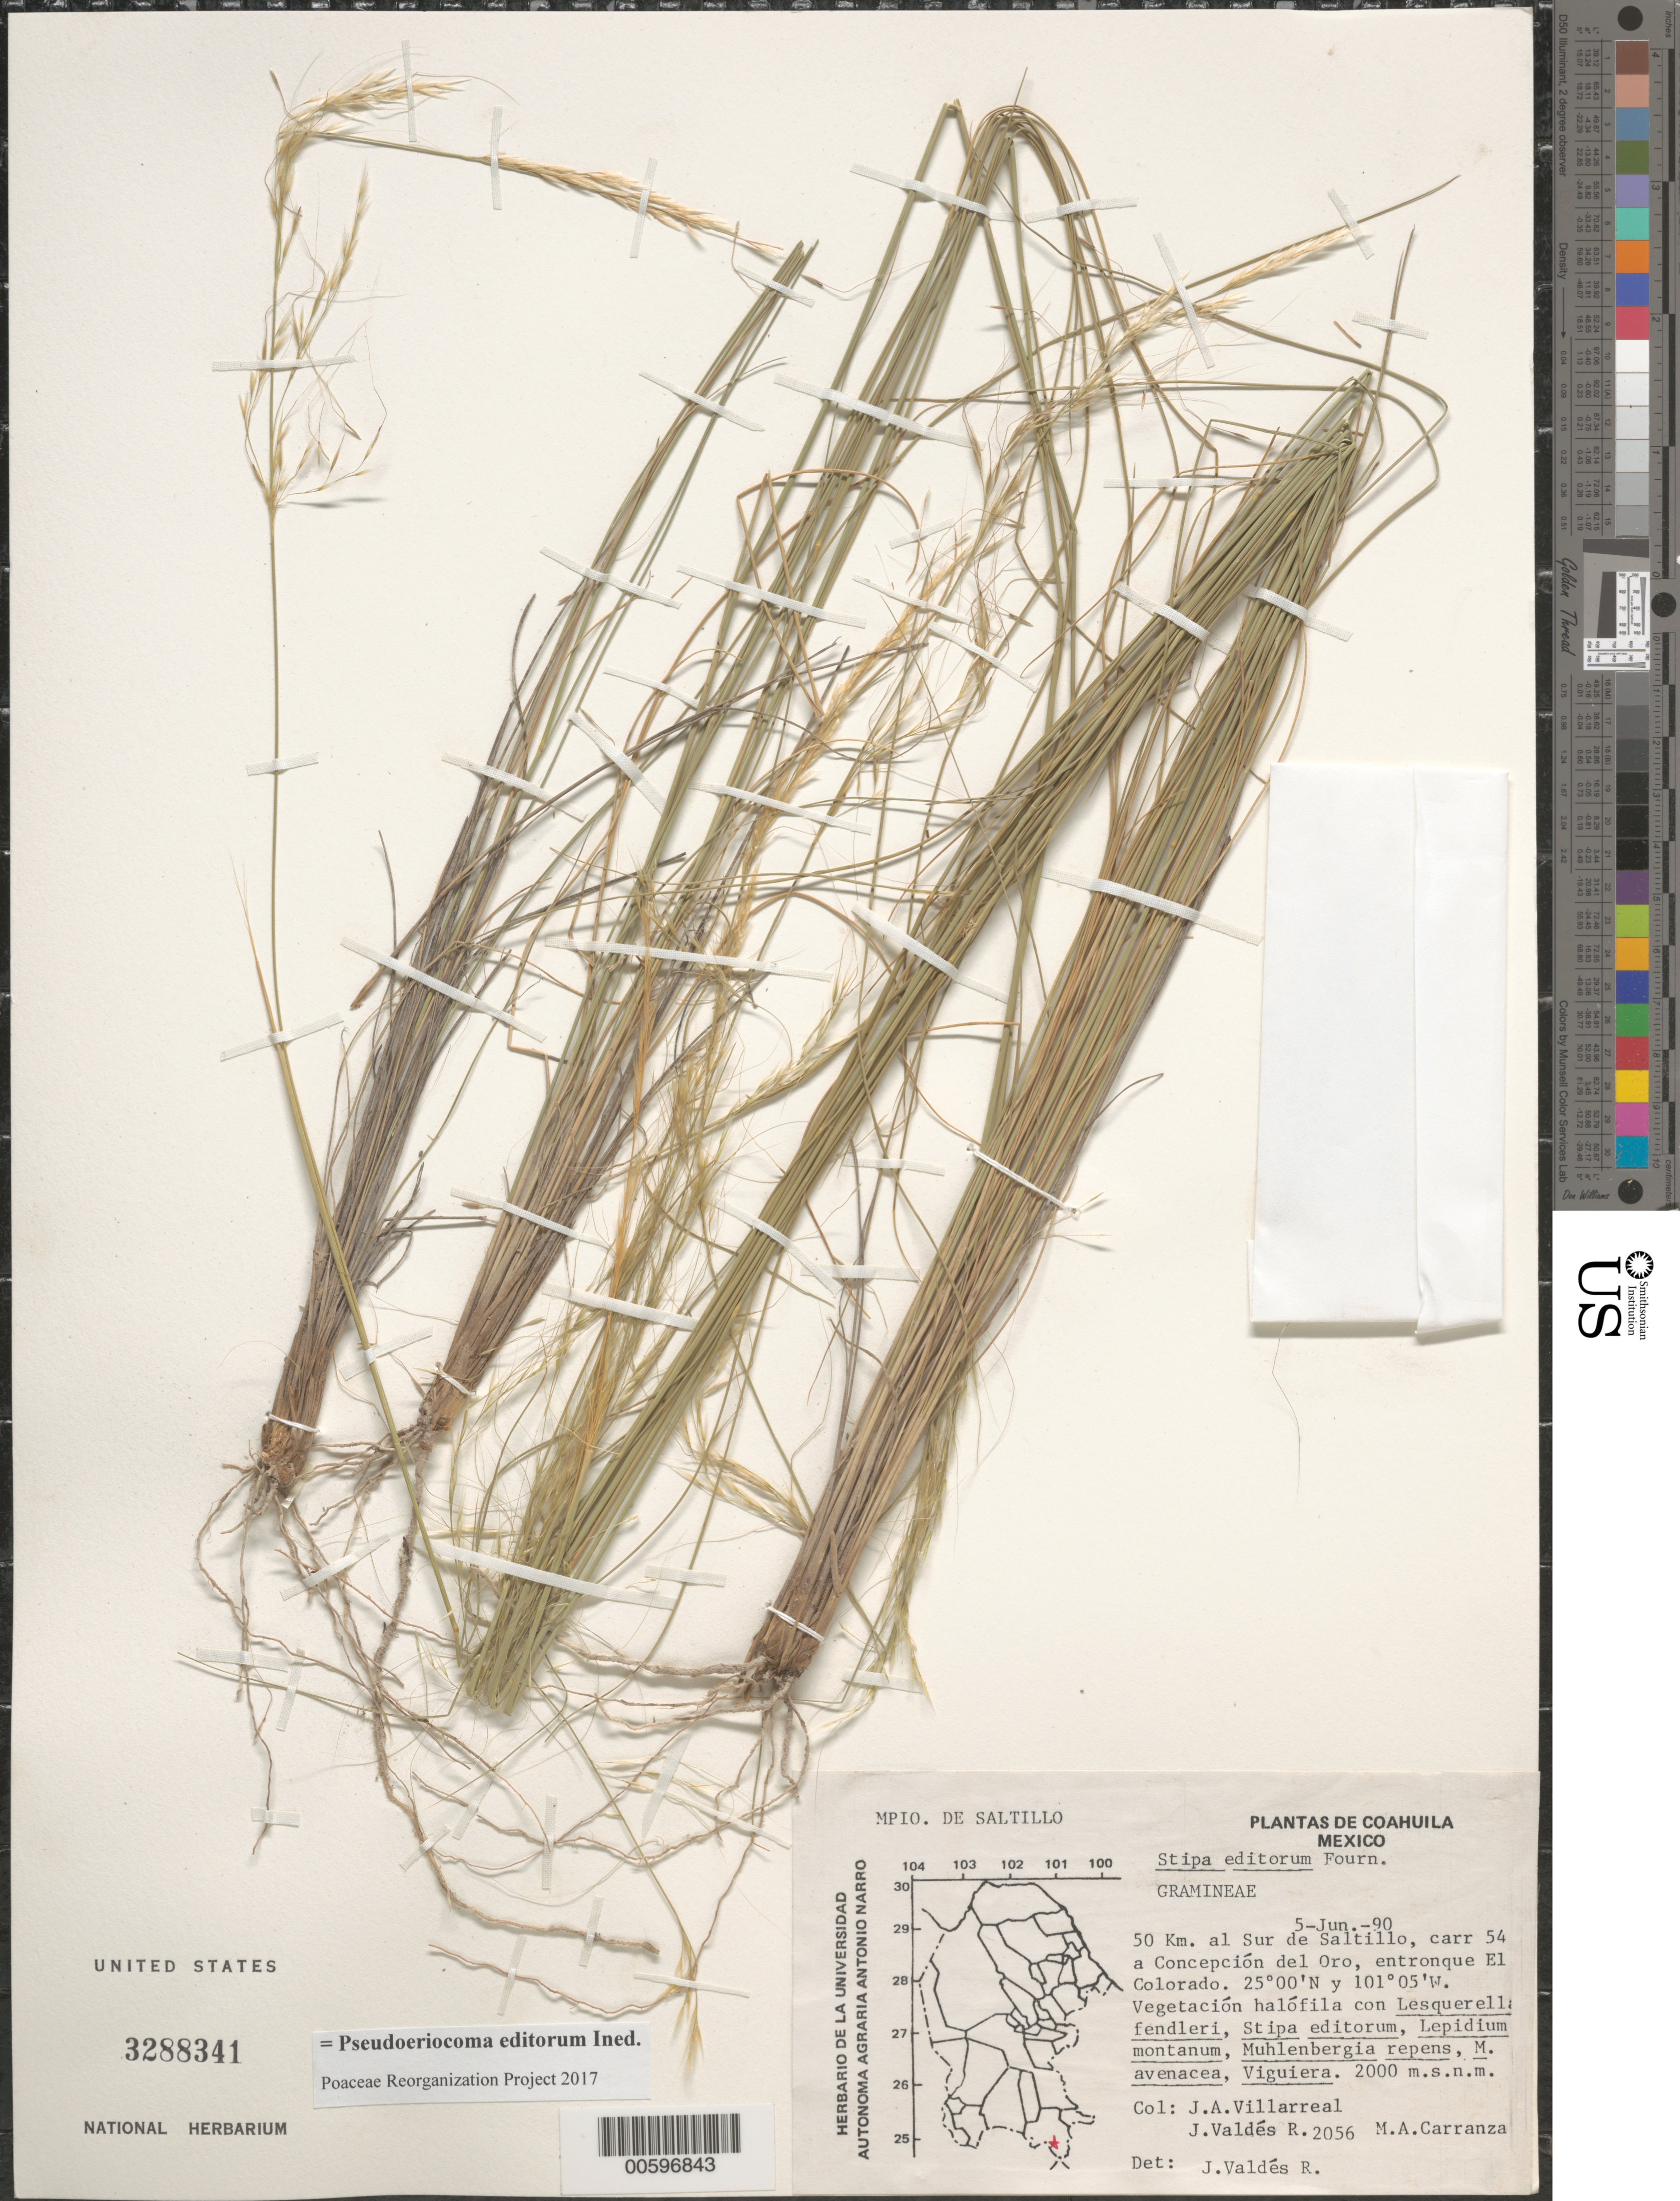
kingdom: Plantae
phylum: Tracheophyta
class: Liliopsida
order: Poales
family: Poaceae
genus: Pseudoeriocoma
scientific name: Pseudoeriocoma editorum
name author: (E. Fourn.) Romasch.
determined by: Poaceae Reorganization Project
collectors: J. Villarreal, J. Valdés-Reyna & M. Carranza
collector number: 2056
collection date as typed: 5 Jun 1990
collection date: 1990-06-05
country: Mexico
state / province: Coahuila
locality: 50 km al Sur de Saltillo, carr 54 a Concepción del Oro, entronque El Colorado.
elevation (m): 2000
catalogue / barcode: US 3288341